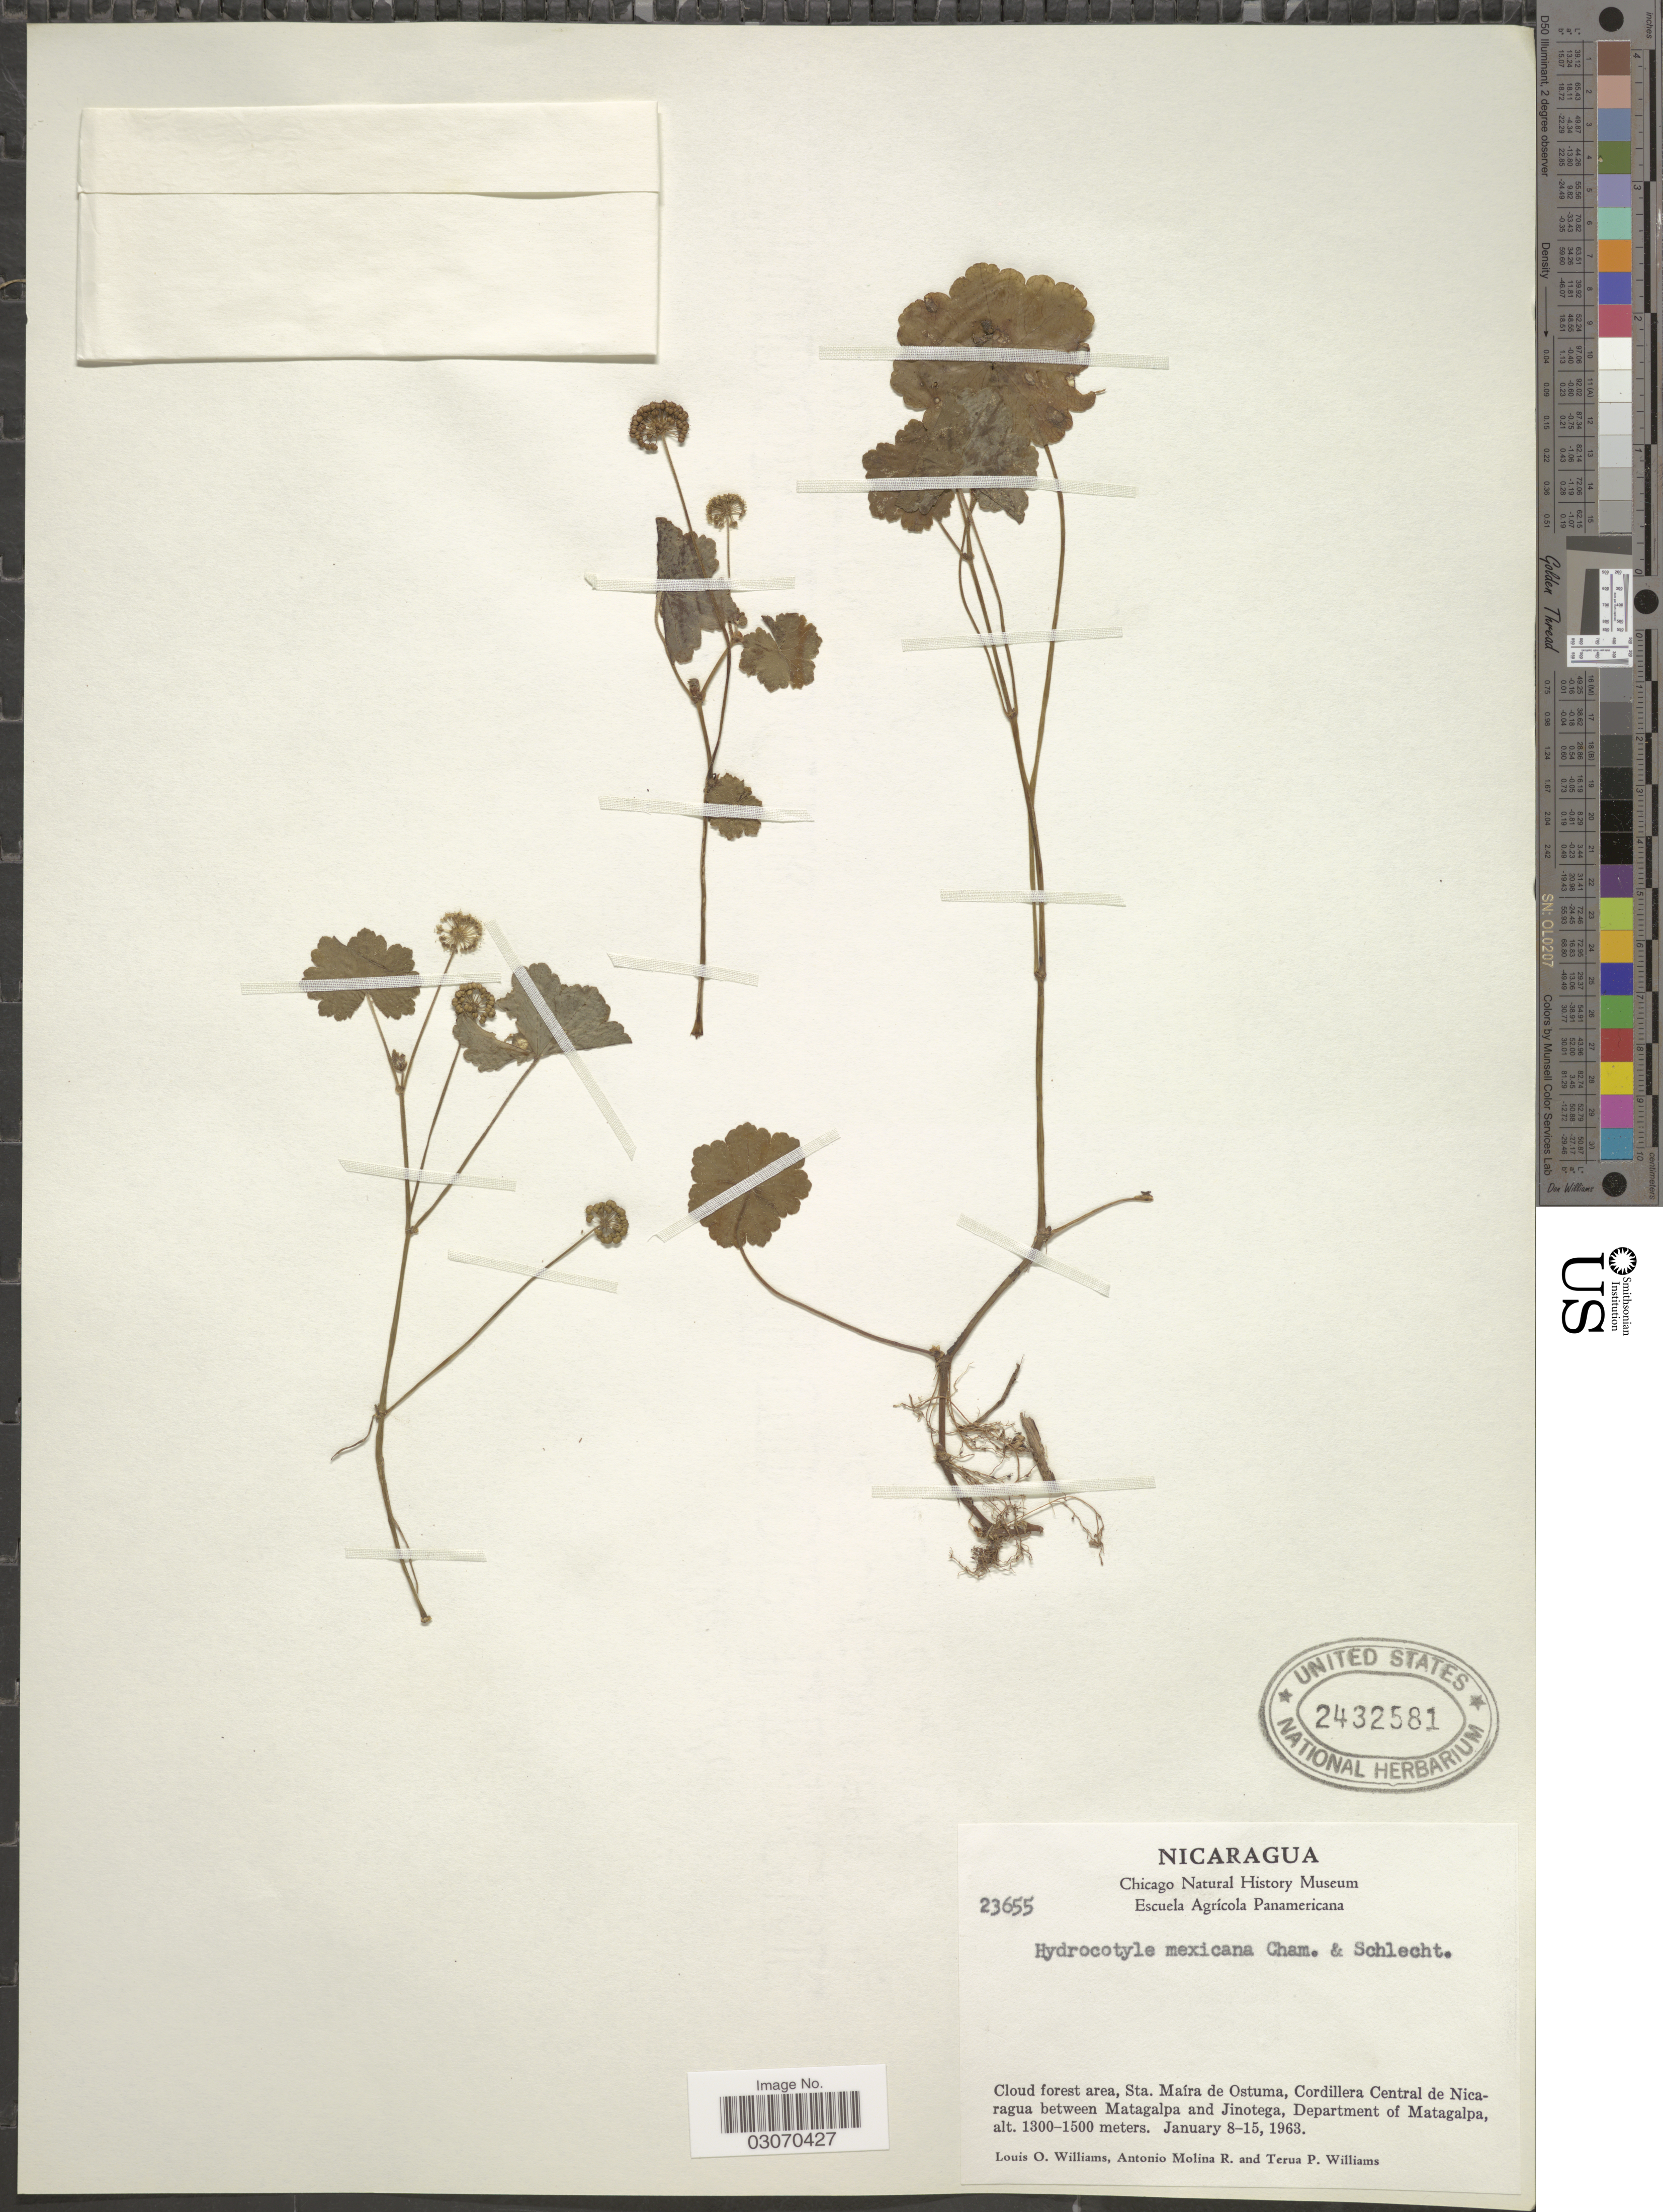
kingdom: Plantae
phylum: Tracheophyta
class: Magnoliopsida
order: Apiales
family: Araliaceae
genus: Hydrocotyle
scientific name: Hydrocotyle mexicana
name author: Schltdl. & Cham.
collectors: L. O. Williams, A. Molina R. & T. Williams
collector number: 23655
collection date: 1963-01-08/1963-01-15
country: Nicaragua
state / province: Matagalpa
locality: Cloud forest area, Sta. Maíra de Ostuma, Cordillera Central de Nicaragua between Matagalpa and Jinotega, Department of Matagalpa.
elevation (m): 1300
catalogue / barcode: US 2432581